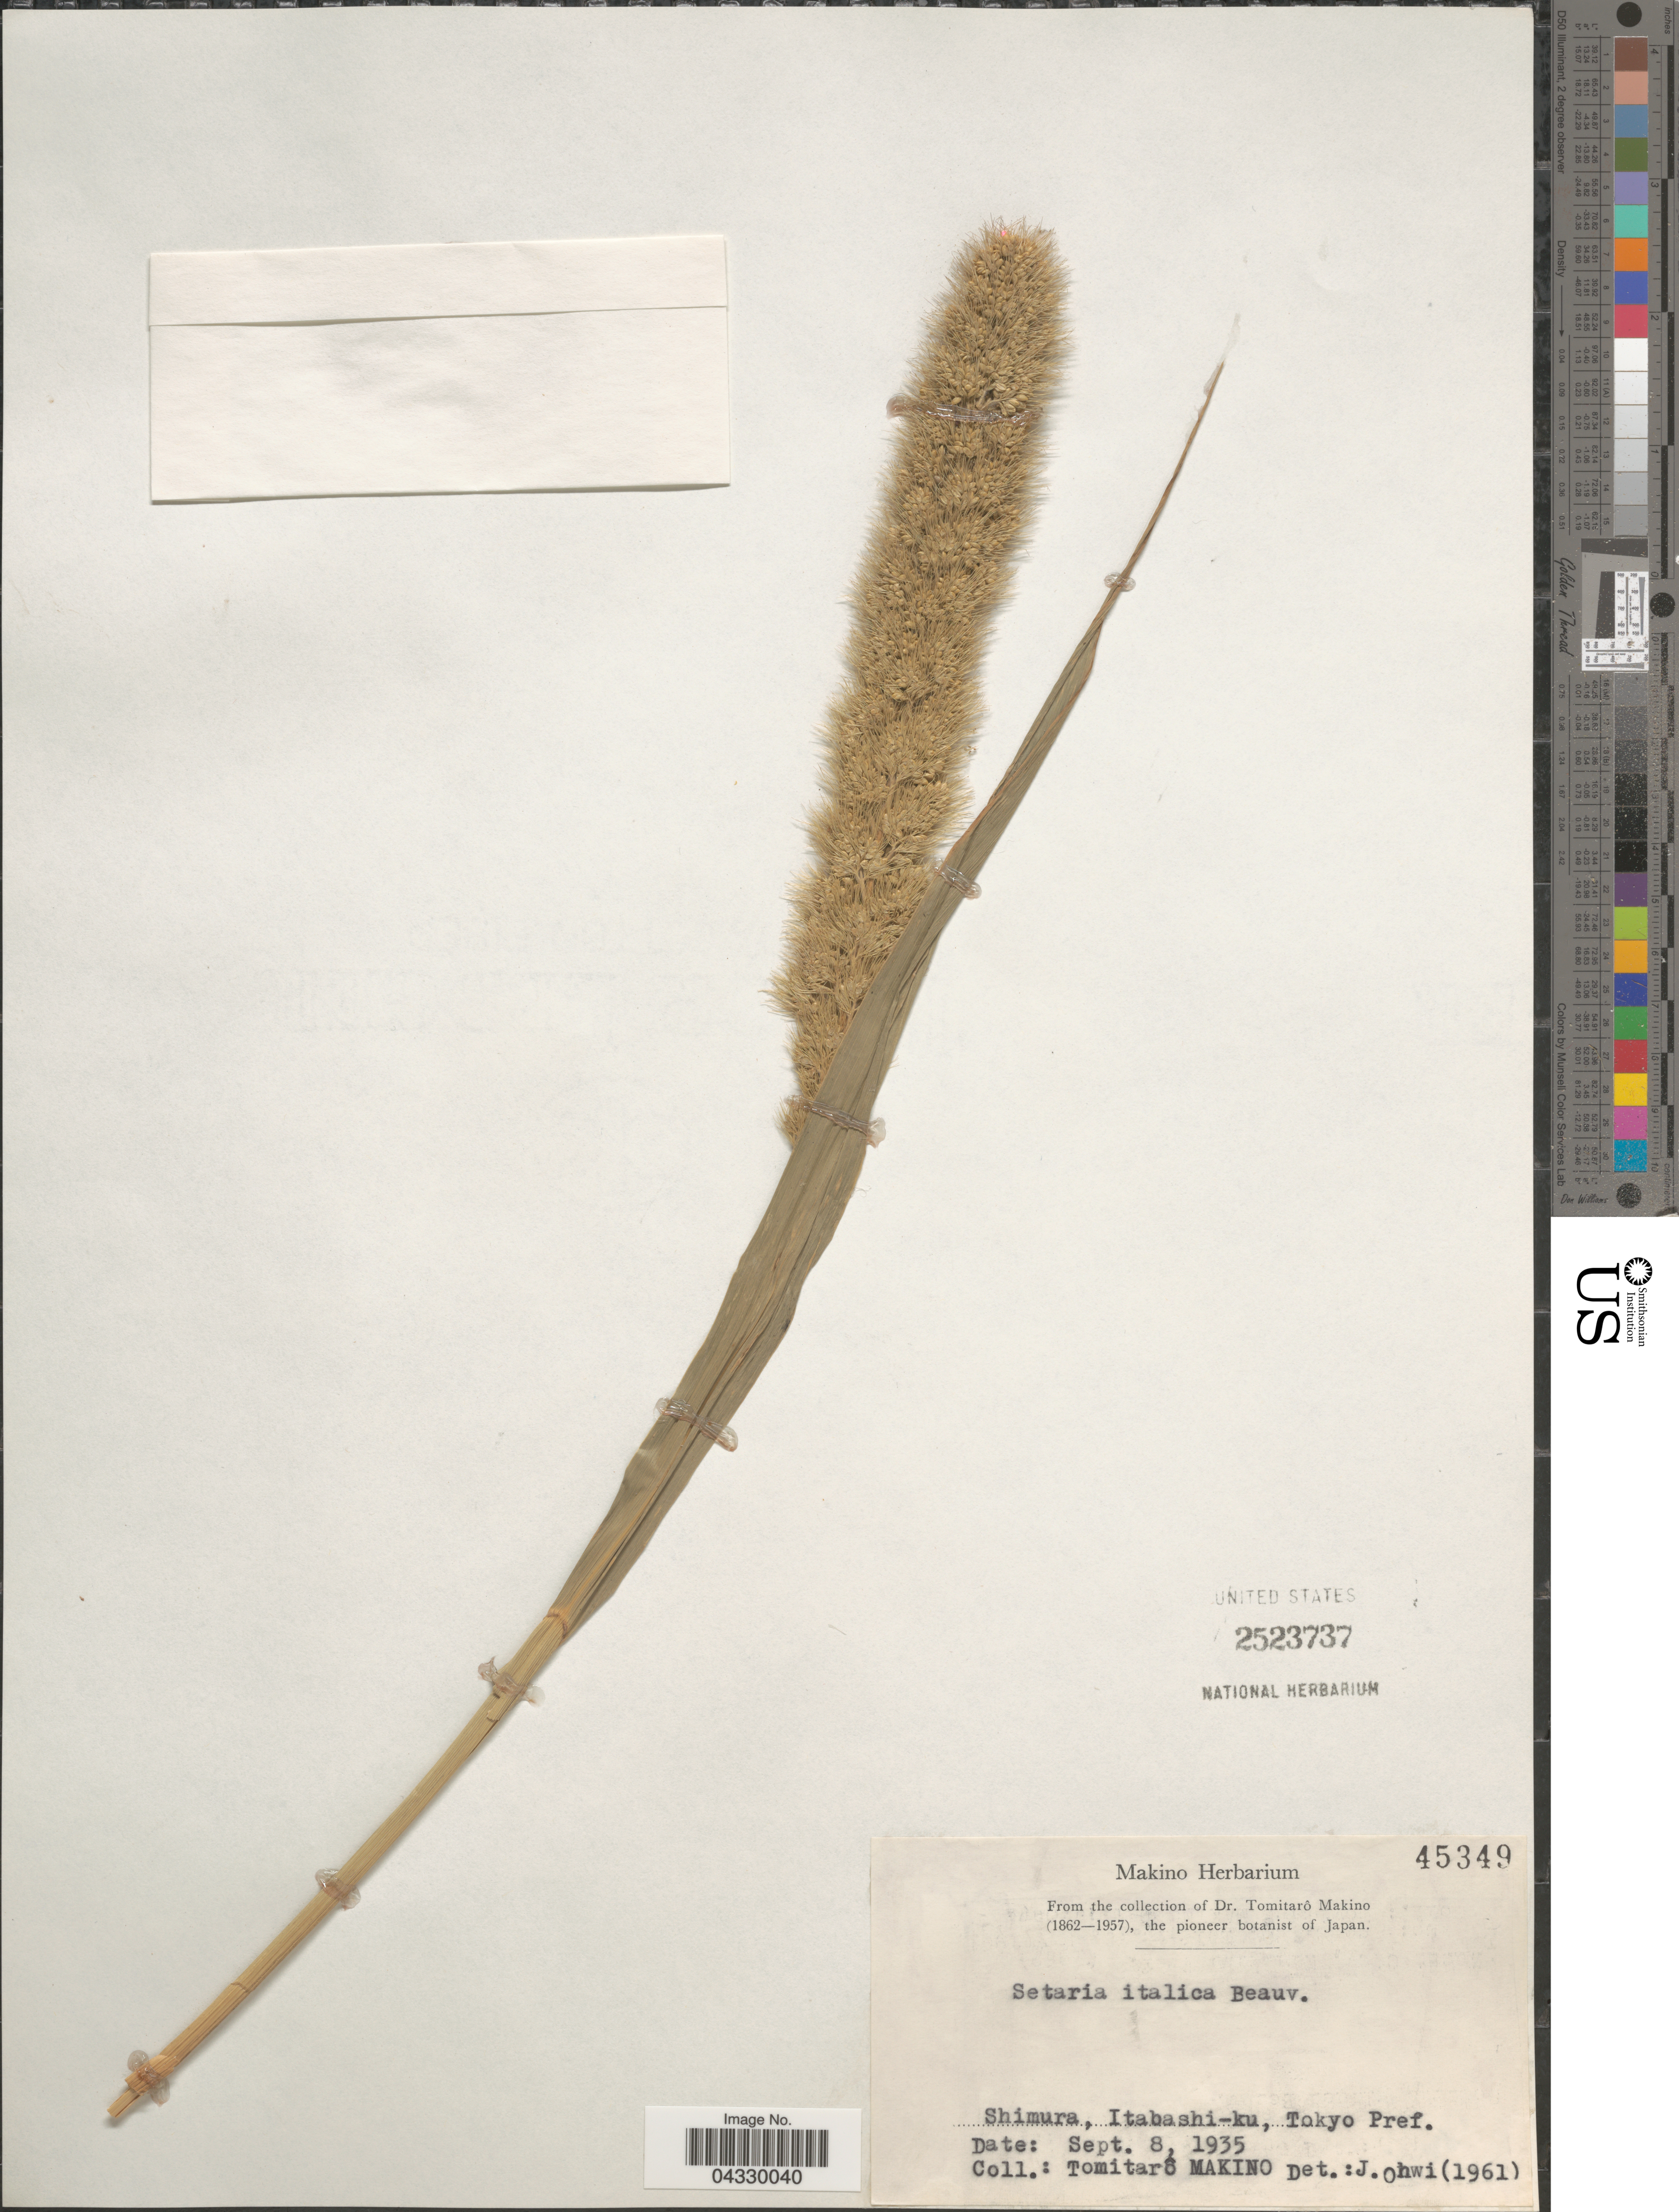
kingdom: Plantae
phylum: Tracheophyta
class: Liliopsida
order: Poales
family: Poaceae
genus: Setaria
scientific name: Setaria italica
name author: (L.) P. Beauv.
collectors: T. Makino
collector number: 45349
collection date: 1935-09-08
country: Japan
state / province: Tokyo, Federal City of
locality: Shimura, Itabashi-ku, Tokyo Pref.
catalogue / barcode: US 2523737